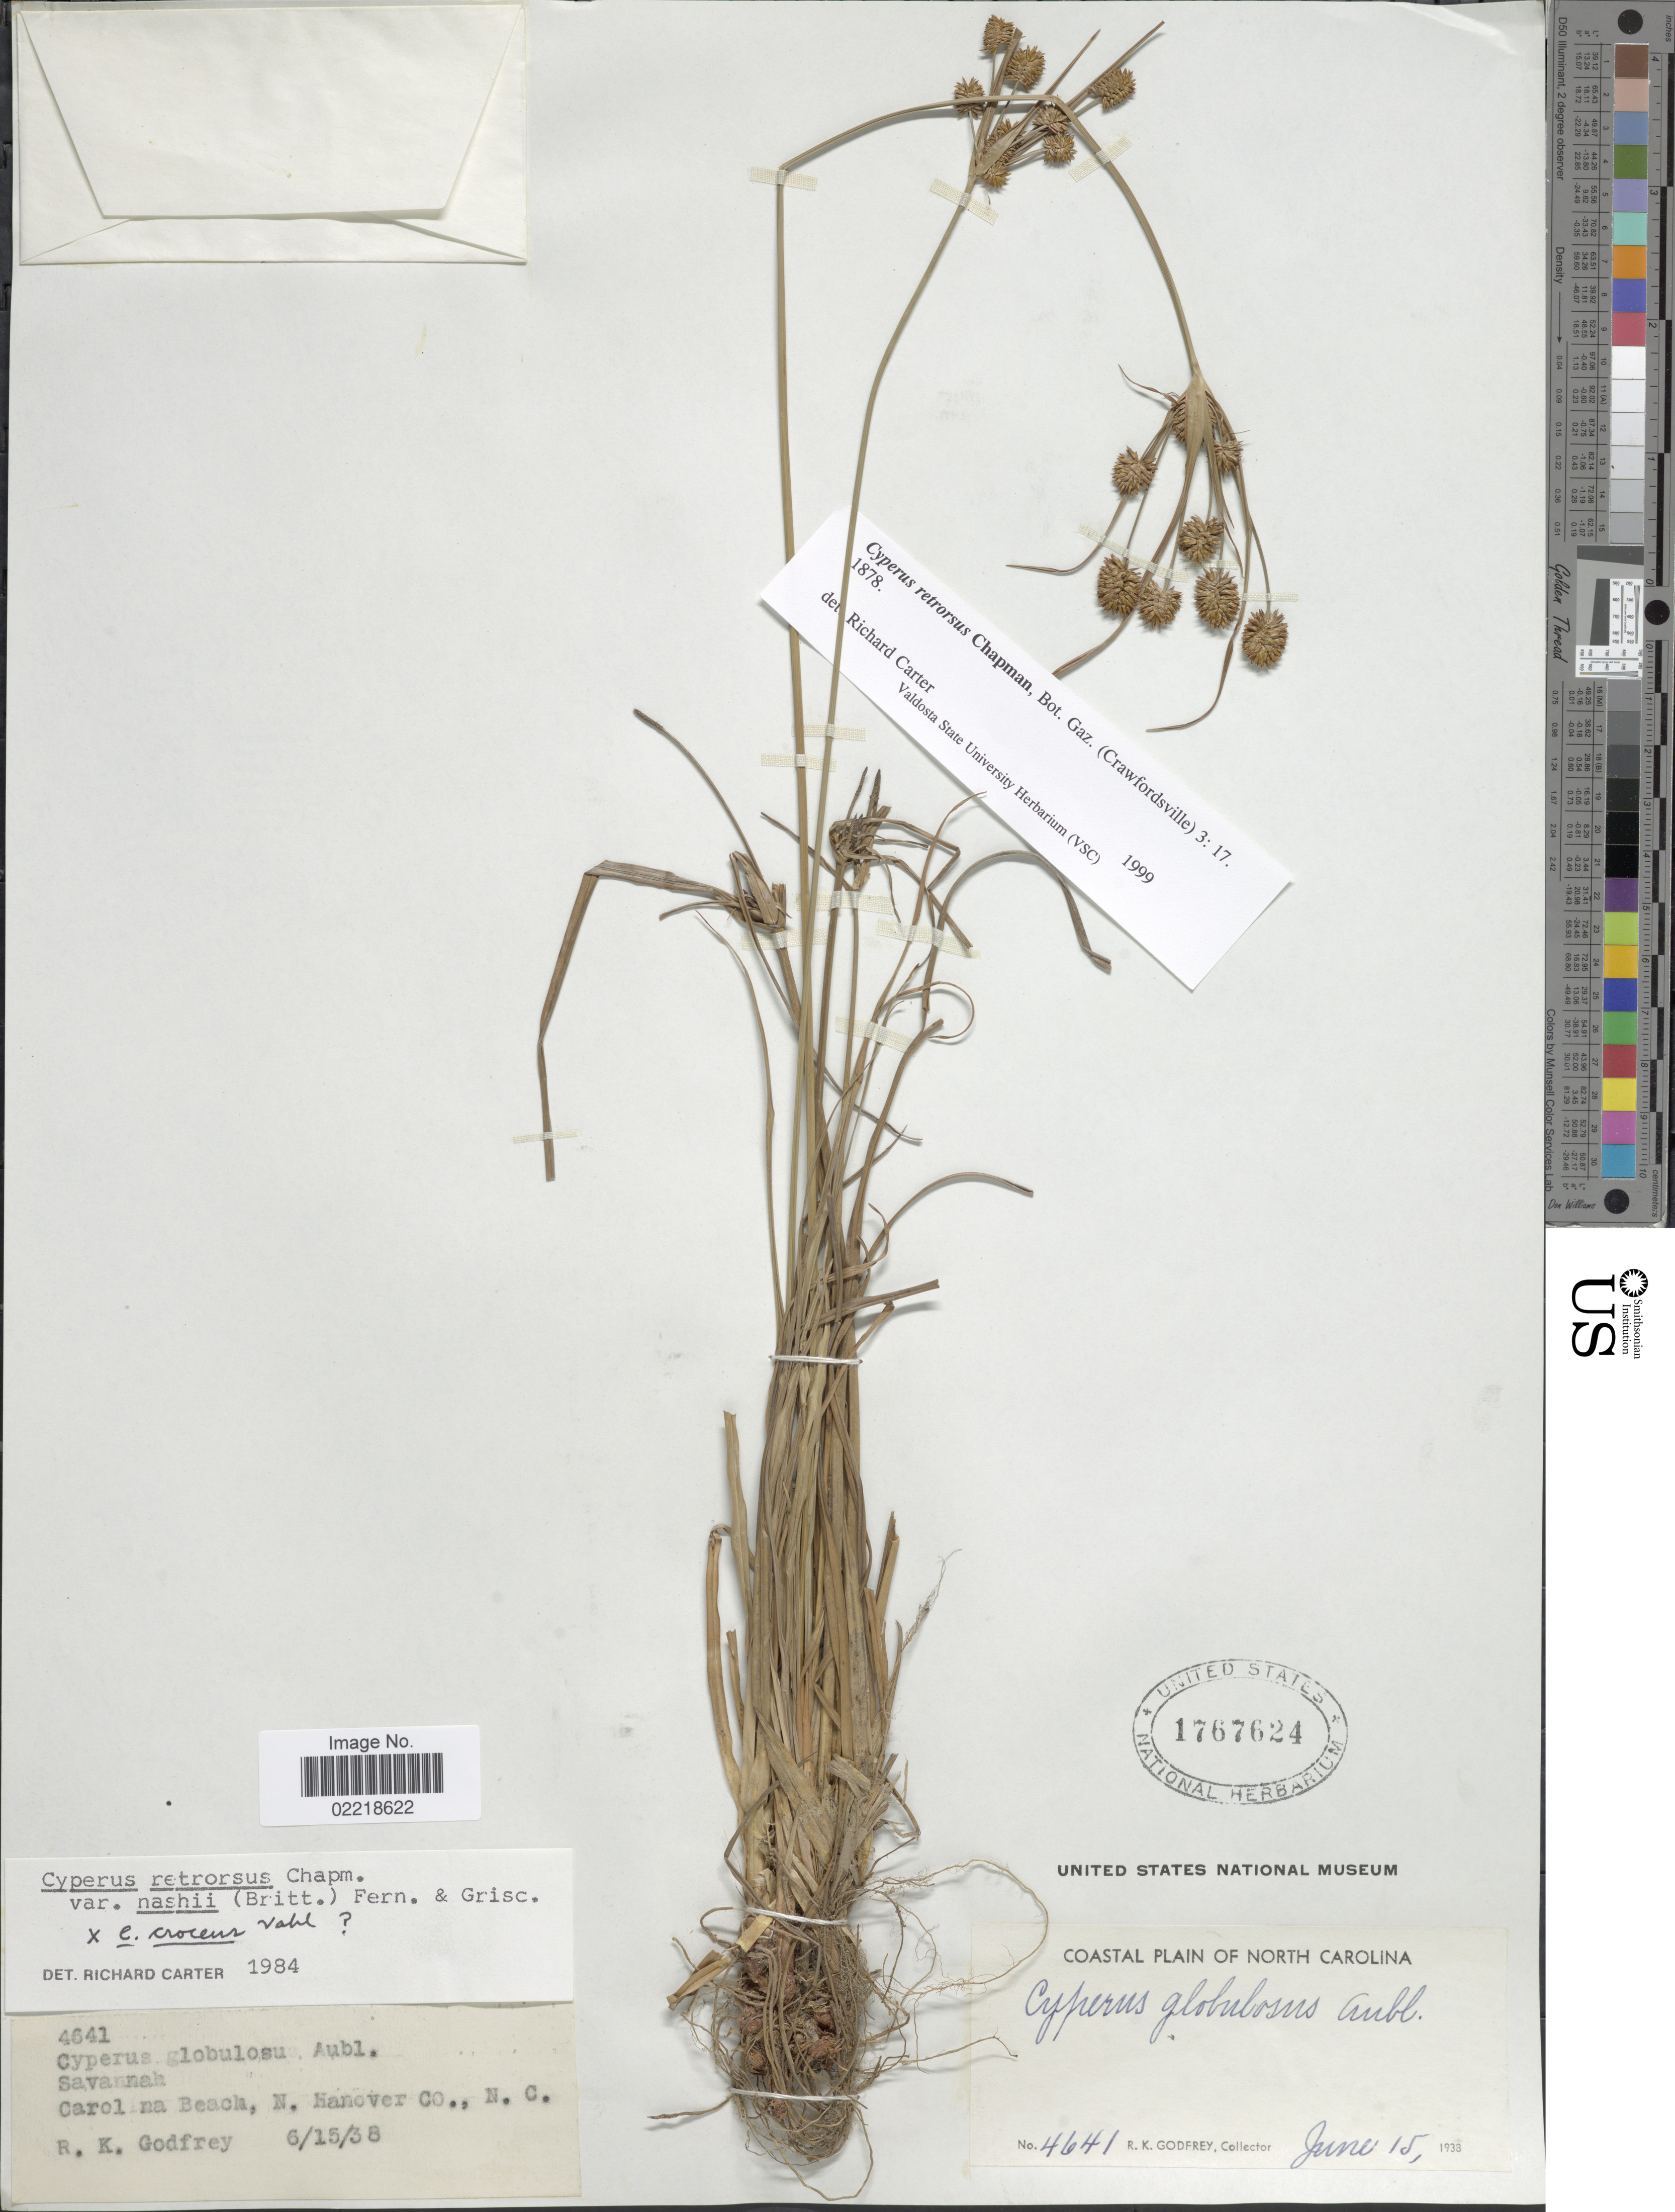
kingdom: Plantae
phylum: Tracheophyta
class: Liliopsida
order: Poales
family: Cyperaceae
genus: Cyperus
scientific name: Cyperus retrorsus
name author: Chapm.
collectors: R. K. Godfrey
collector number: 4641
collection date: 1938-06-15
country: United States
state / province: North Carolina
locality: Savannah, Carolina Beach, N. Hanover Co.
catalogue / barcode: US 1767624